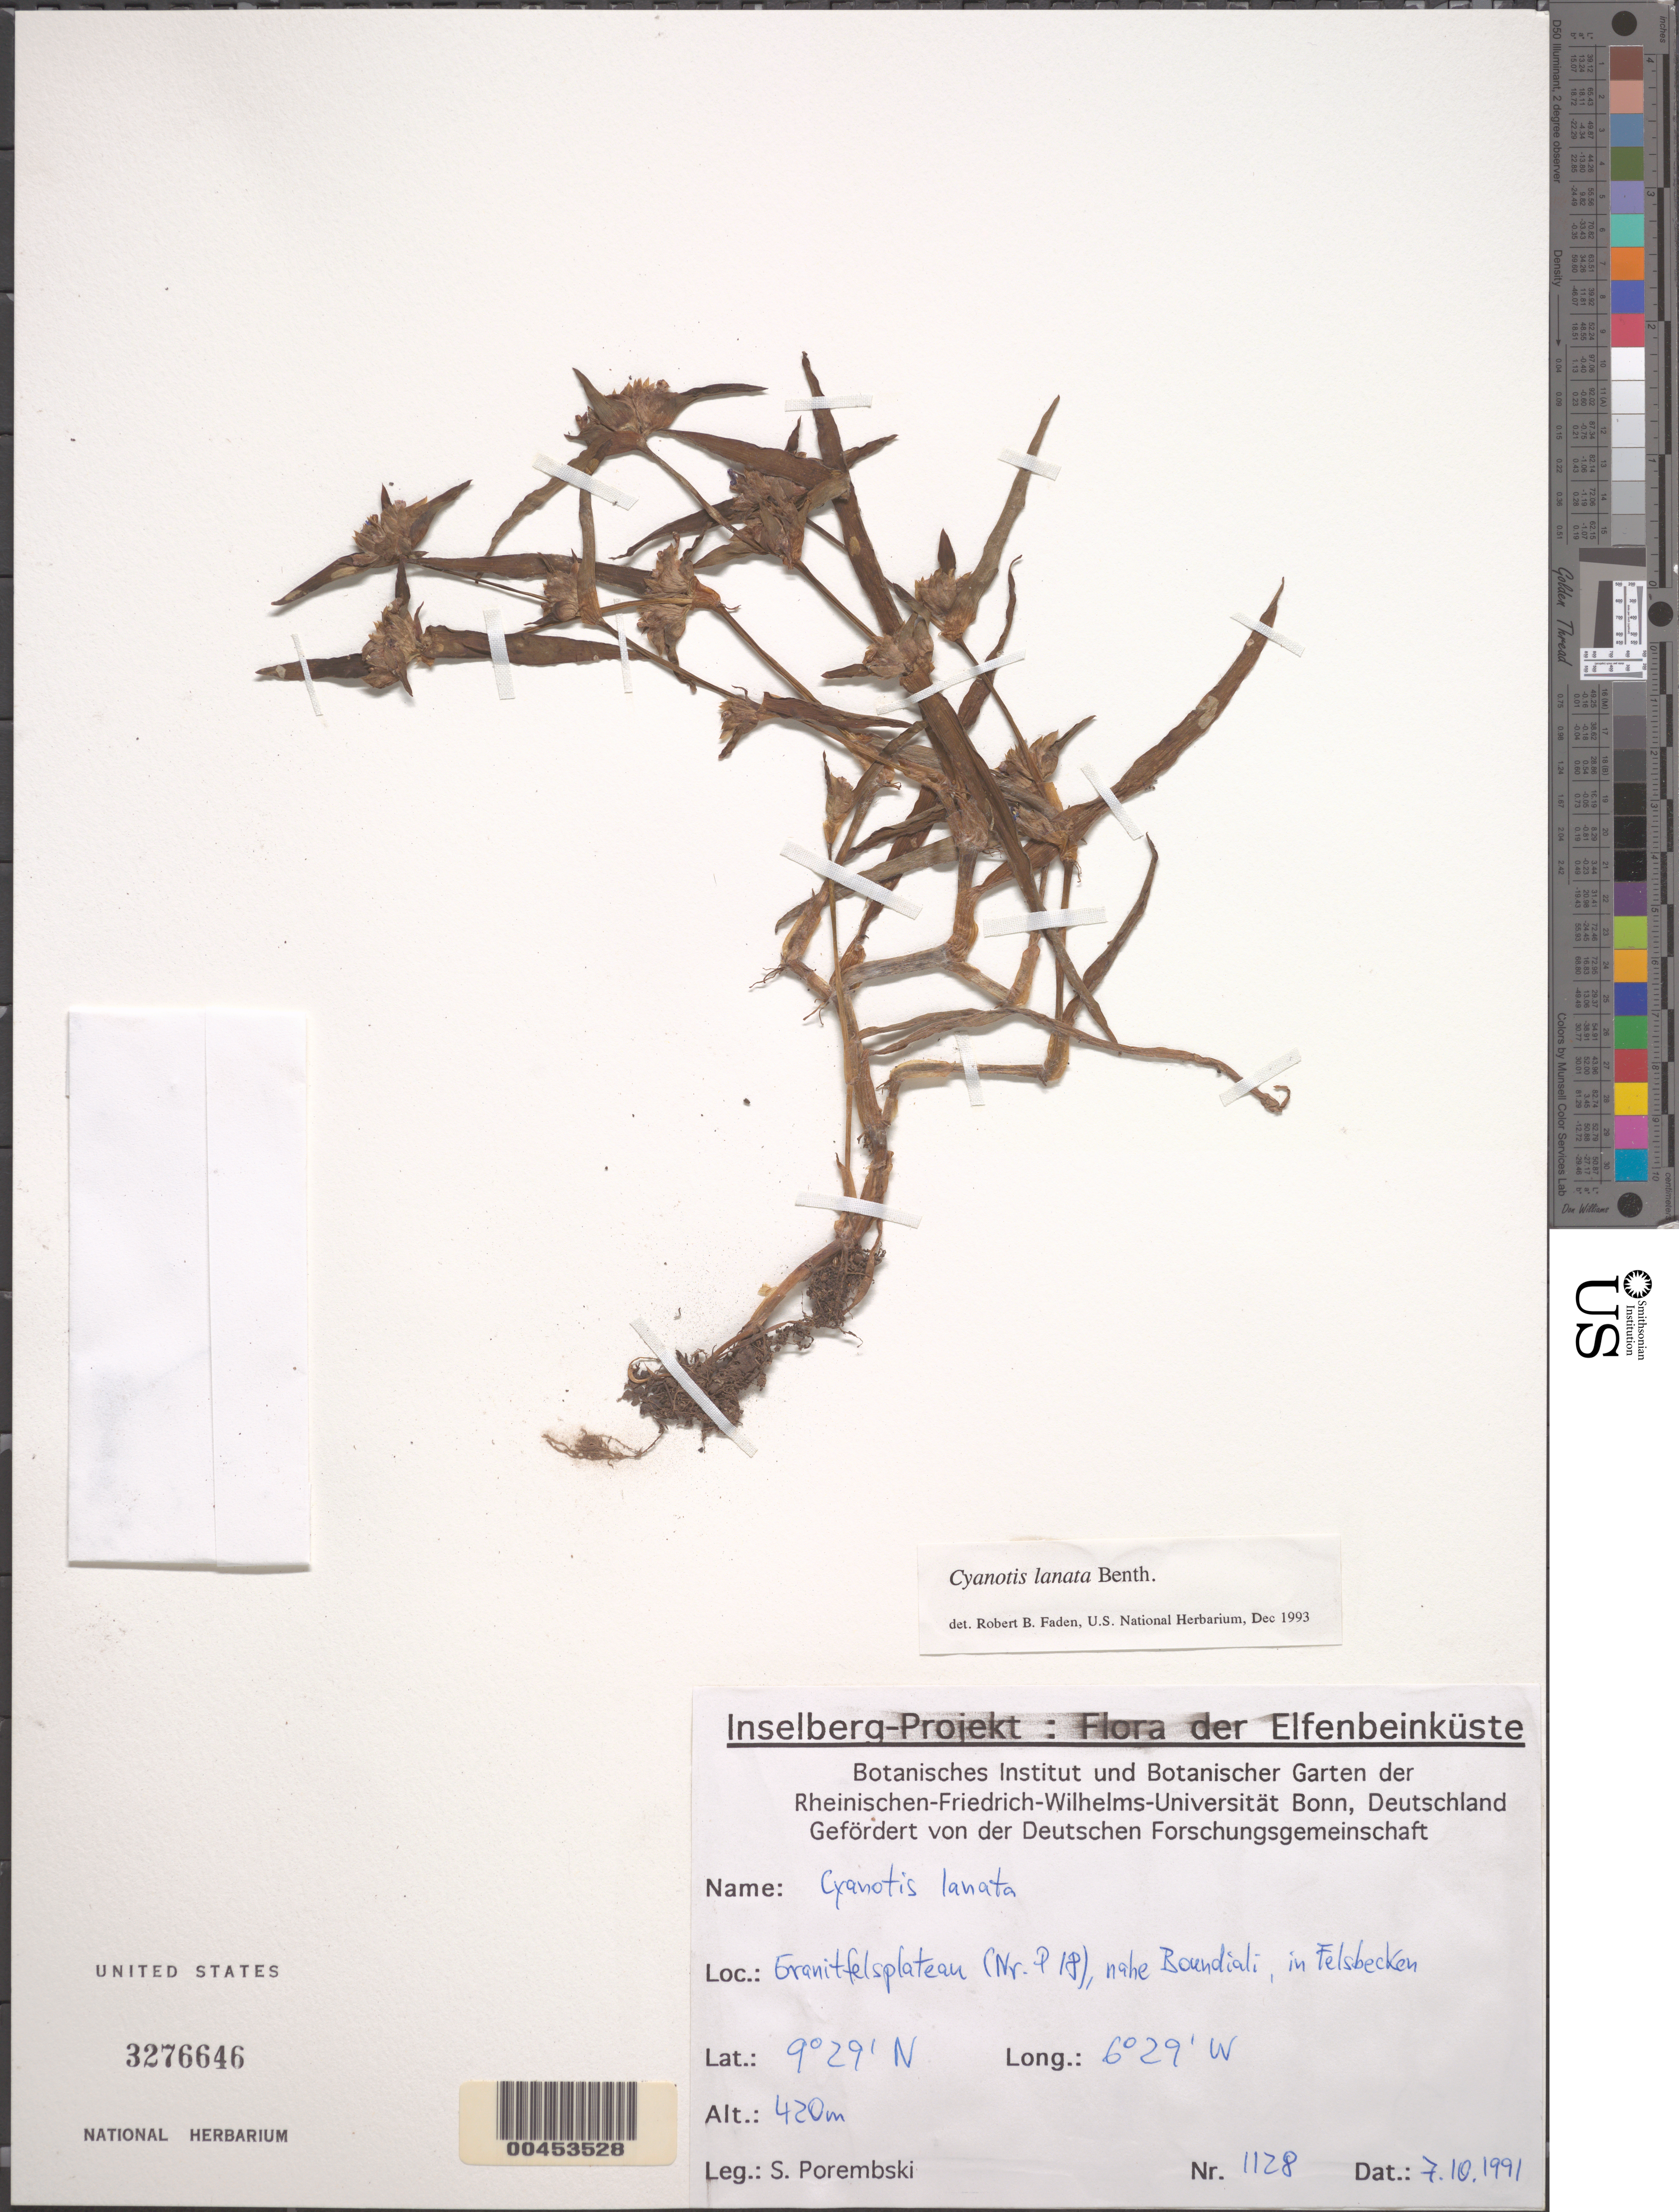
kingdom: Plantae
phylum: Tracheophyta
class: Liliopsida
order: Commelinales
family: Commelinaceae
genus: Cyanotis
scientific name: Cyanotis lanata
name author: Benth.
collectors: S. Porembski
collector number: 1128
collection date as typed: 07 Oct 1991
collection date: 1991-10-07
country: Ivory Coast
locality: (nr. p18), near Boundiali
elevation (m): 420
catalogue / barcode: US 3276646